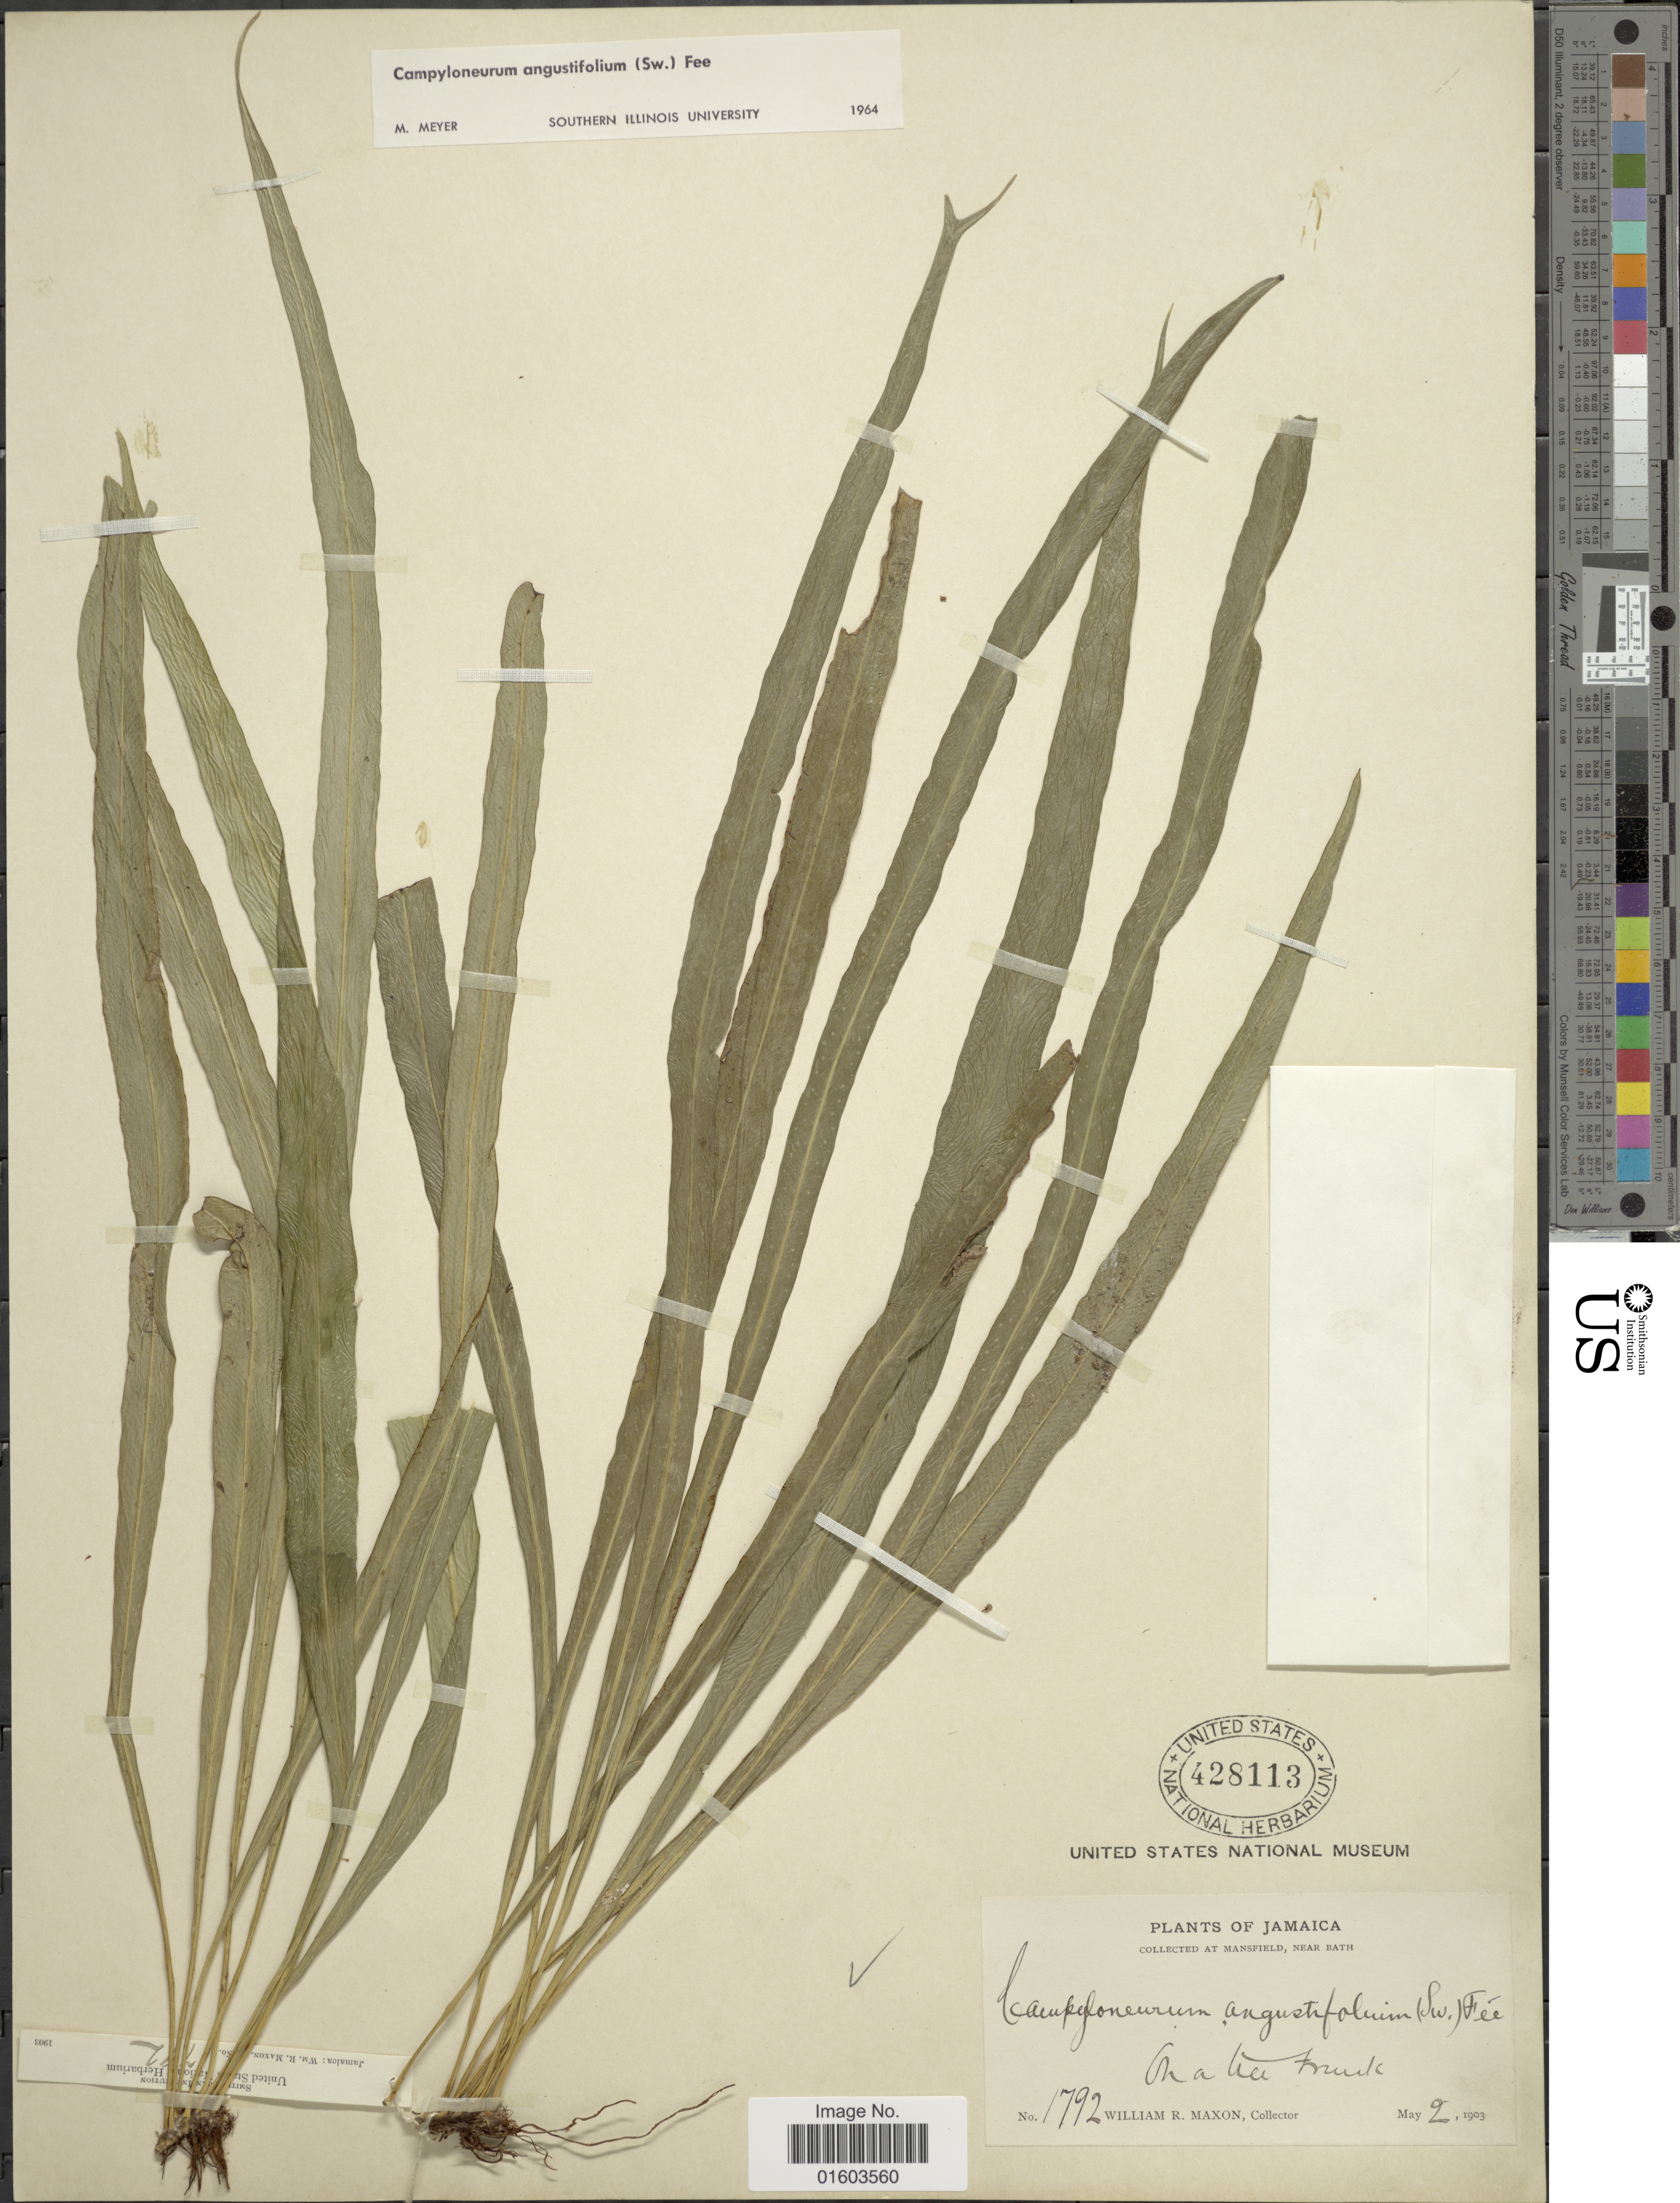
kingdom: Plantae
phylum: Tracheophyta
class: Polypodiopsida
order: Polypodiales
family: Polypodiaceae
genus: Campyloneurum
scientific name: Campyloneurum angustifolium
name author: (Sw.) Fée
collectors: W. R. Maxon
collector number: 1792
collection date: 1903-05-02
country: Jamaica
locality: At mansfield, near Bath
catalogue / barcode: US 428113